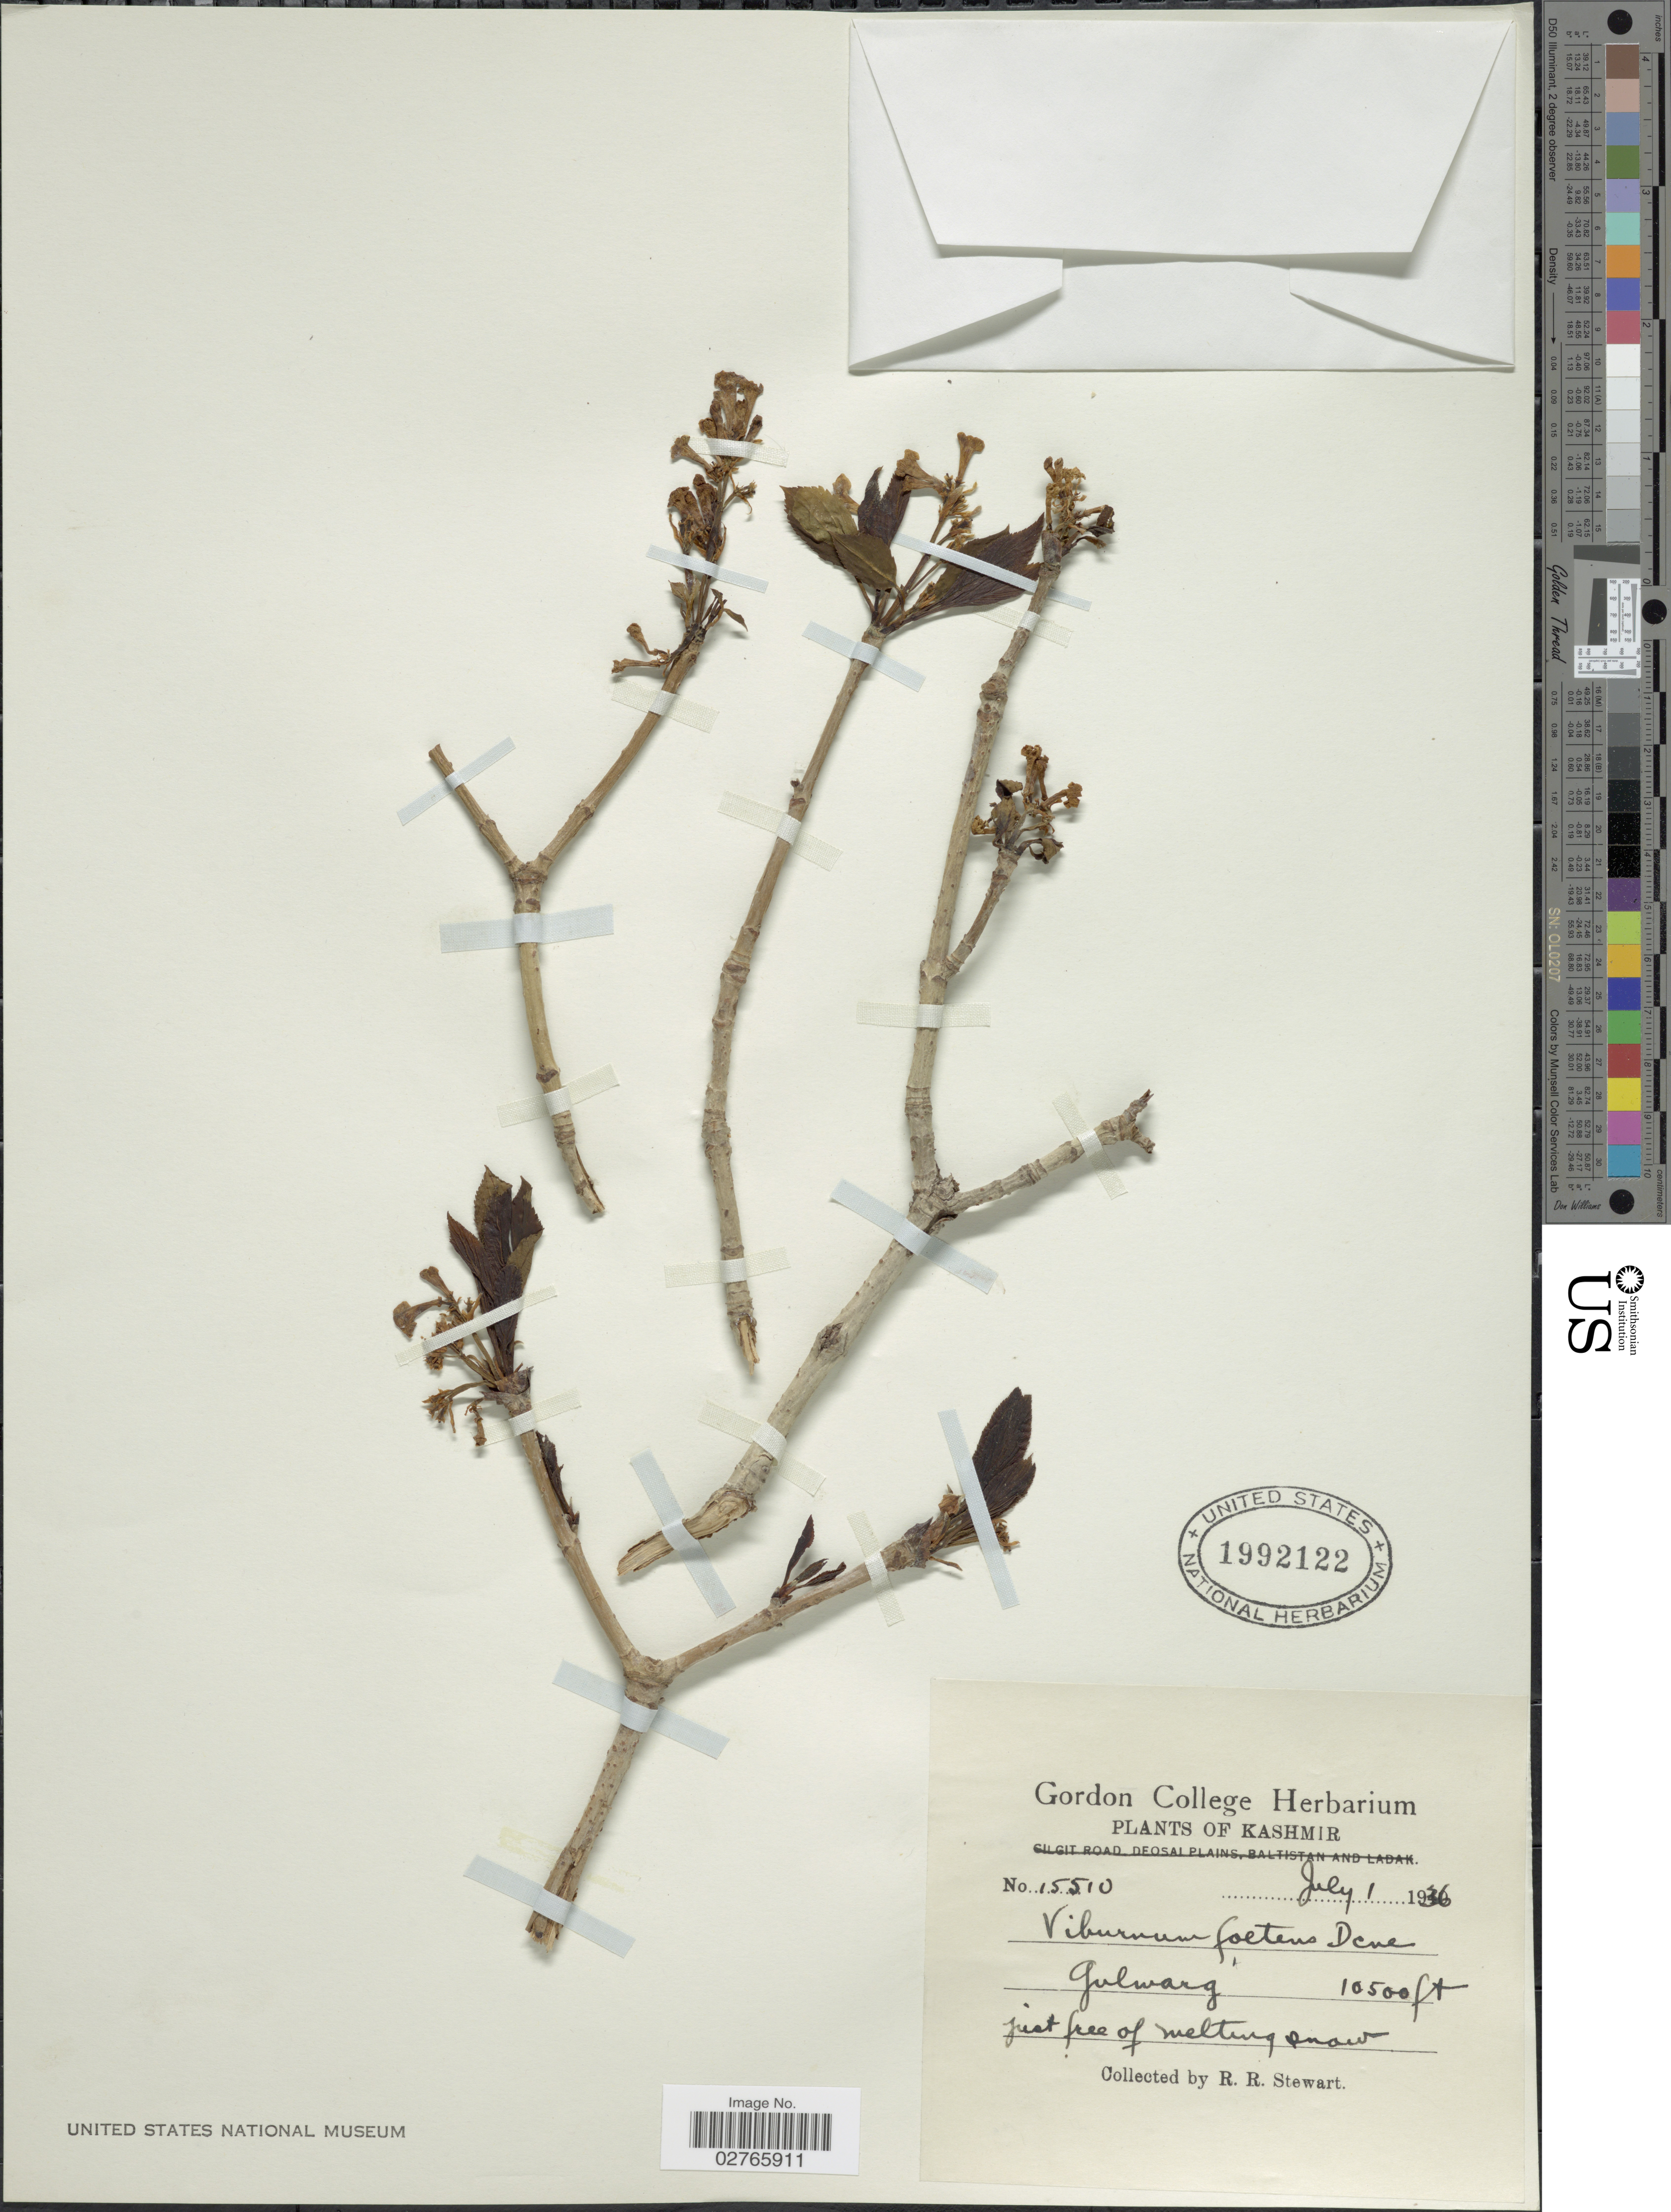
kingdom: Plantae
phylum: Tracheophyta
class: Magnoliopsida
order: Dipsacales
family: Viburnaceae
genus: Viburnum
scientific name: Viburnum foetens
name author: Decne.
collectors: R. R. Stewart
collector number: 15510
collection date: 1936-07-01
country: India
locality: Golmarg, Kashmir.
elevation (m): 3200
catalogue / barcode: US 1992122